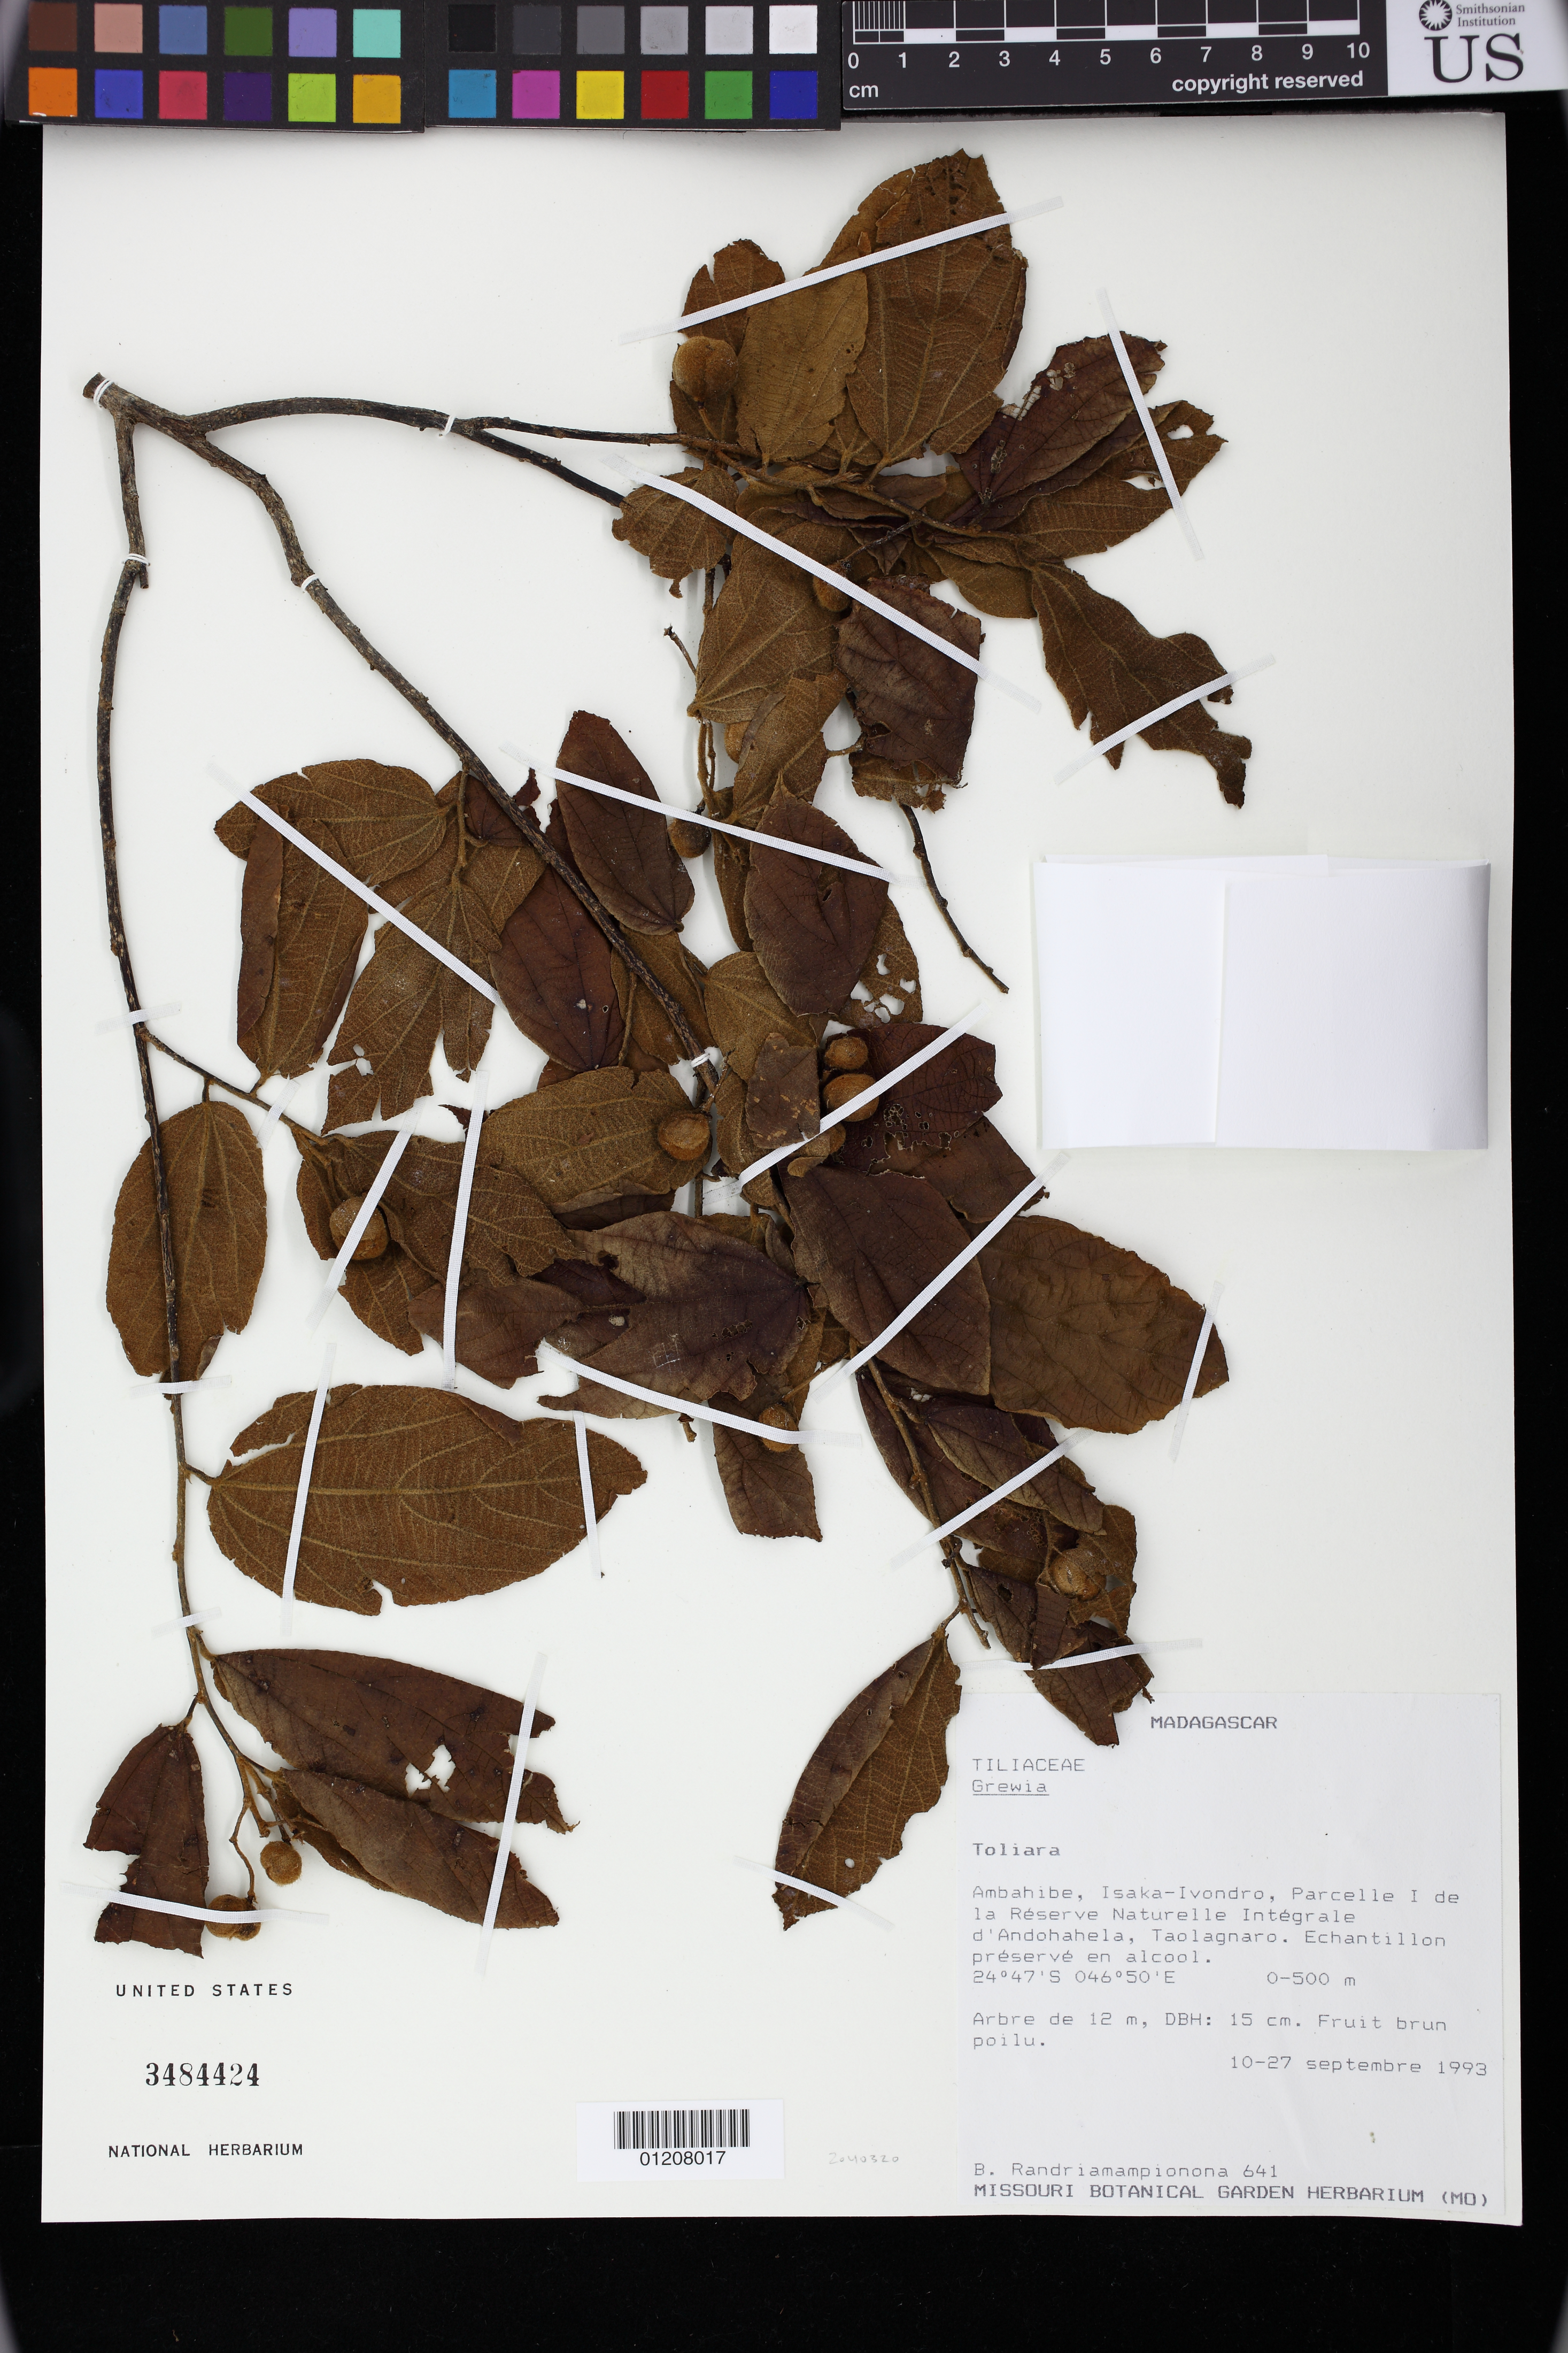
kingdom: Plantae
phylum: Tracheophyta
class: Magnoliopsida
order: Malvales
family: Malvaceae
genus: Grewia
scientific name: Grewia flavicans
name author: Boivin ex Baill.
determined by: Jourdain-Fievet, L.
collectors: B. Randriamampionona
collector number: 641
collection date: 1993-09-10/1993-09-27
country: Madagascar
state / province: Anosy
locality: Toliara. Ambahibe, Isaka-Ivondro, Parcelle I de la Reserve Naturelle Integrale d'Andohahela, Taolagnaro.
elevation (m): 0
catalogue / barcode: US 3484424